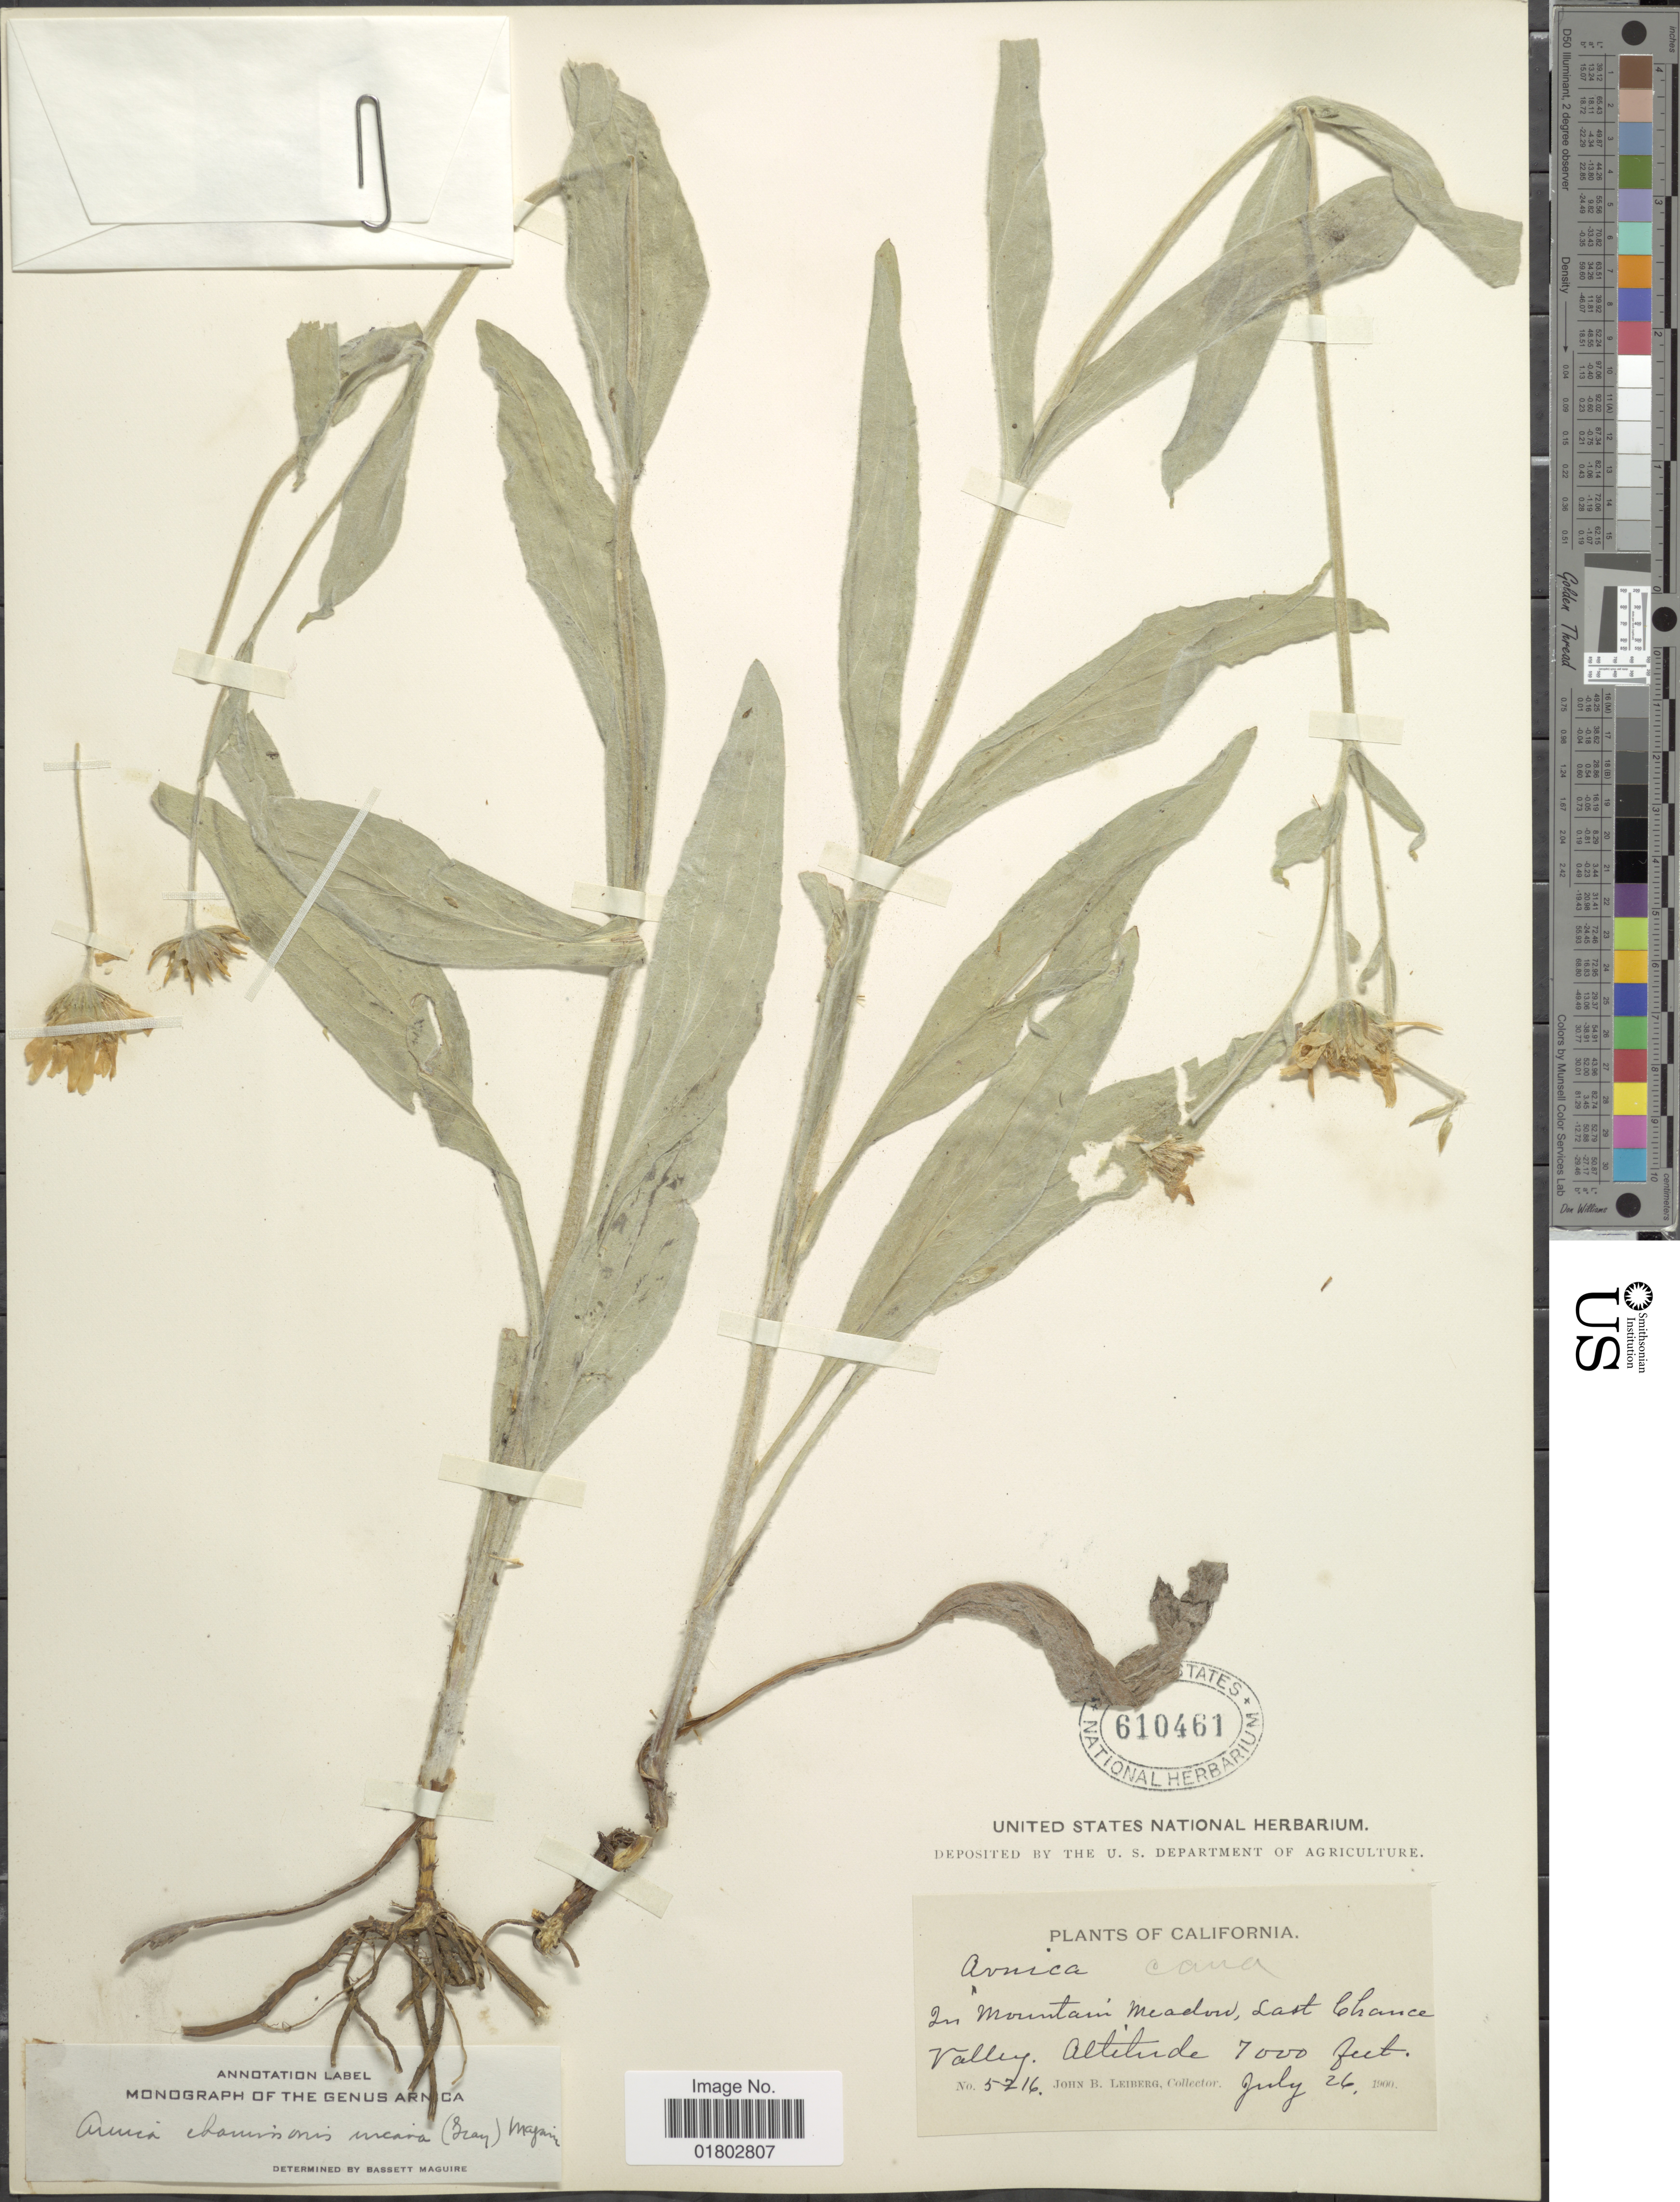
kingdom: Plantae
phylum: Tracheophyta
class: Magnoliopsida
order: Asterales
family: Asteraceae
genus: Arnica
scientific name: Arnica chamissonis subsp. incana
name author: (A. Gray) Maguire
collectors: J. B. Leiberg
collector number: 5216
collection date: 1900-07-26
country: United States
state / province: California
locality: In mountain meadow, last Chance Valley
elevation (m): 2134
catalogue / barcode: US 610461